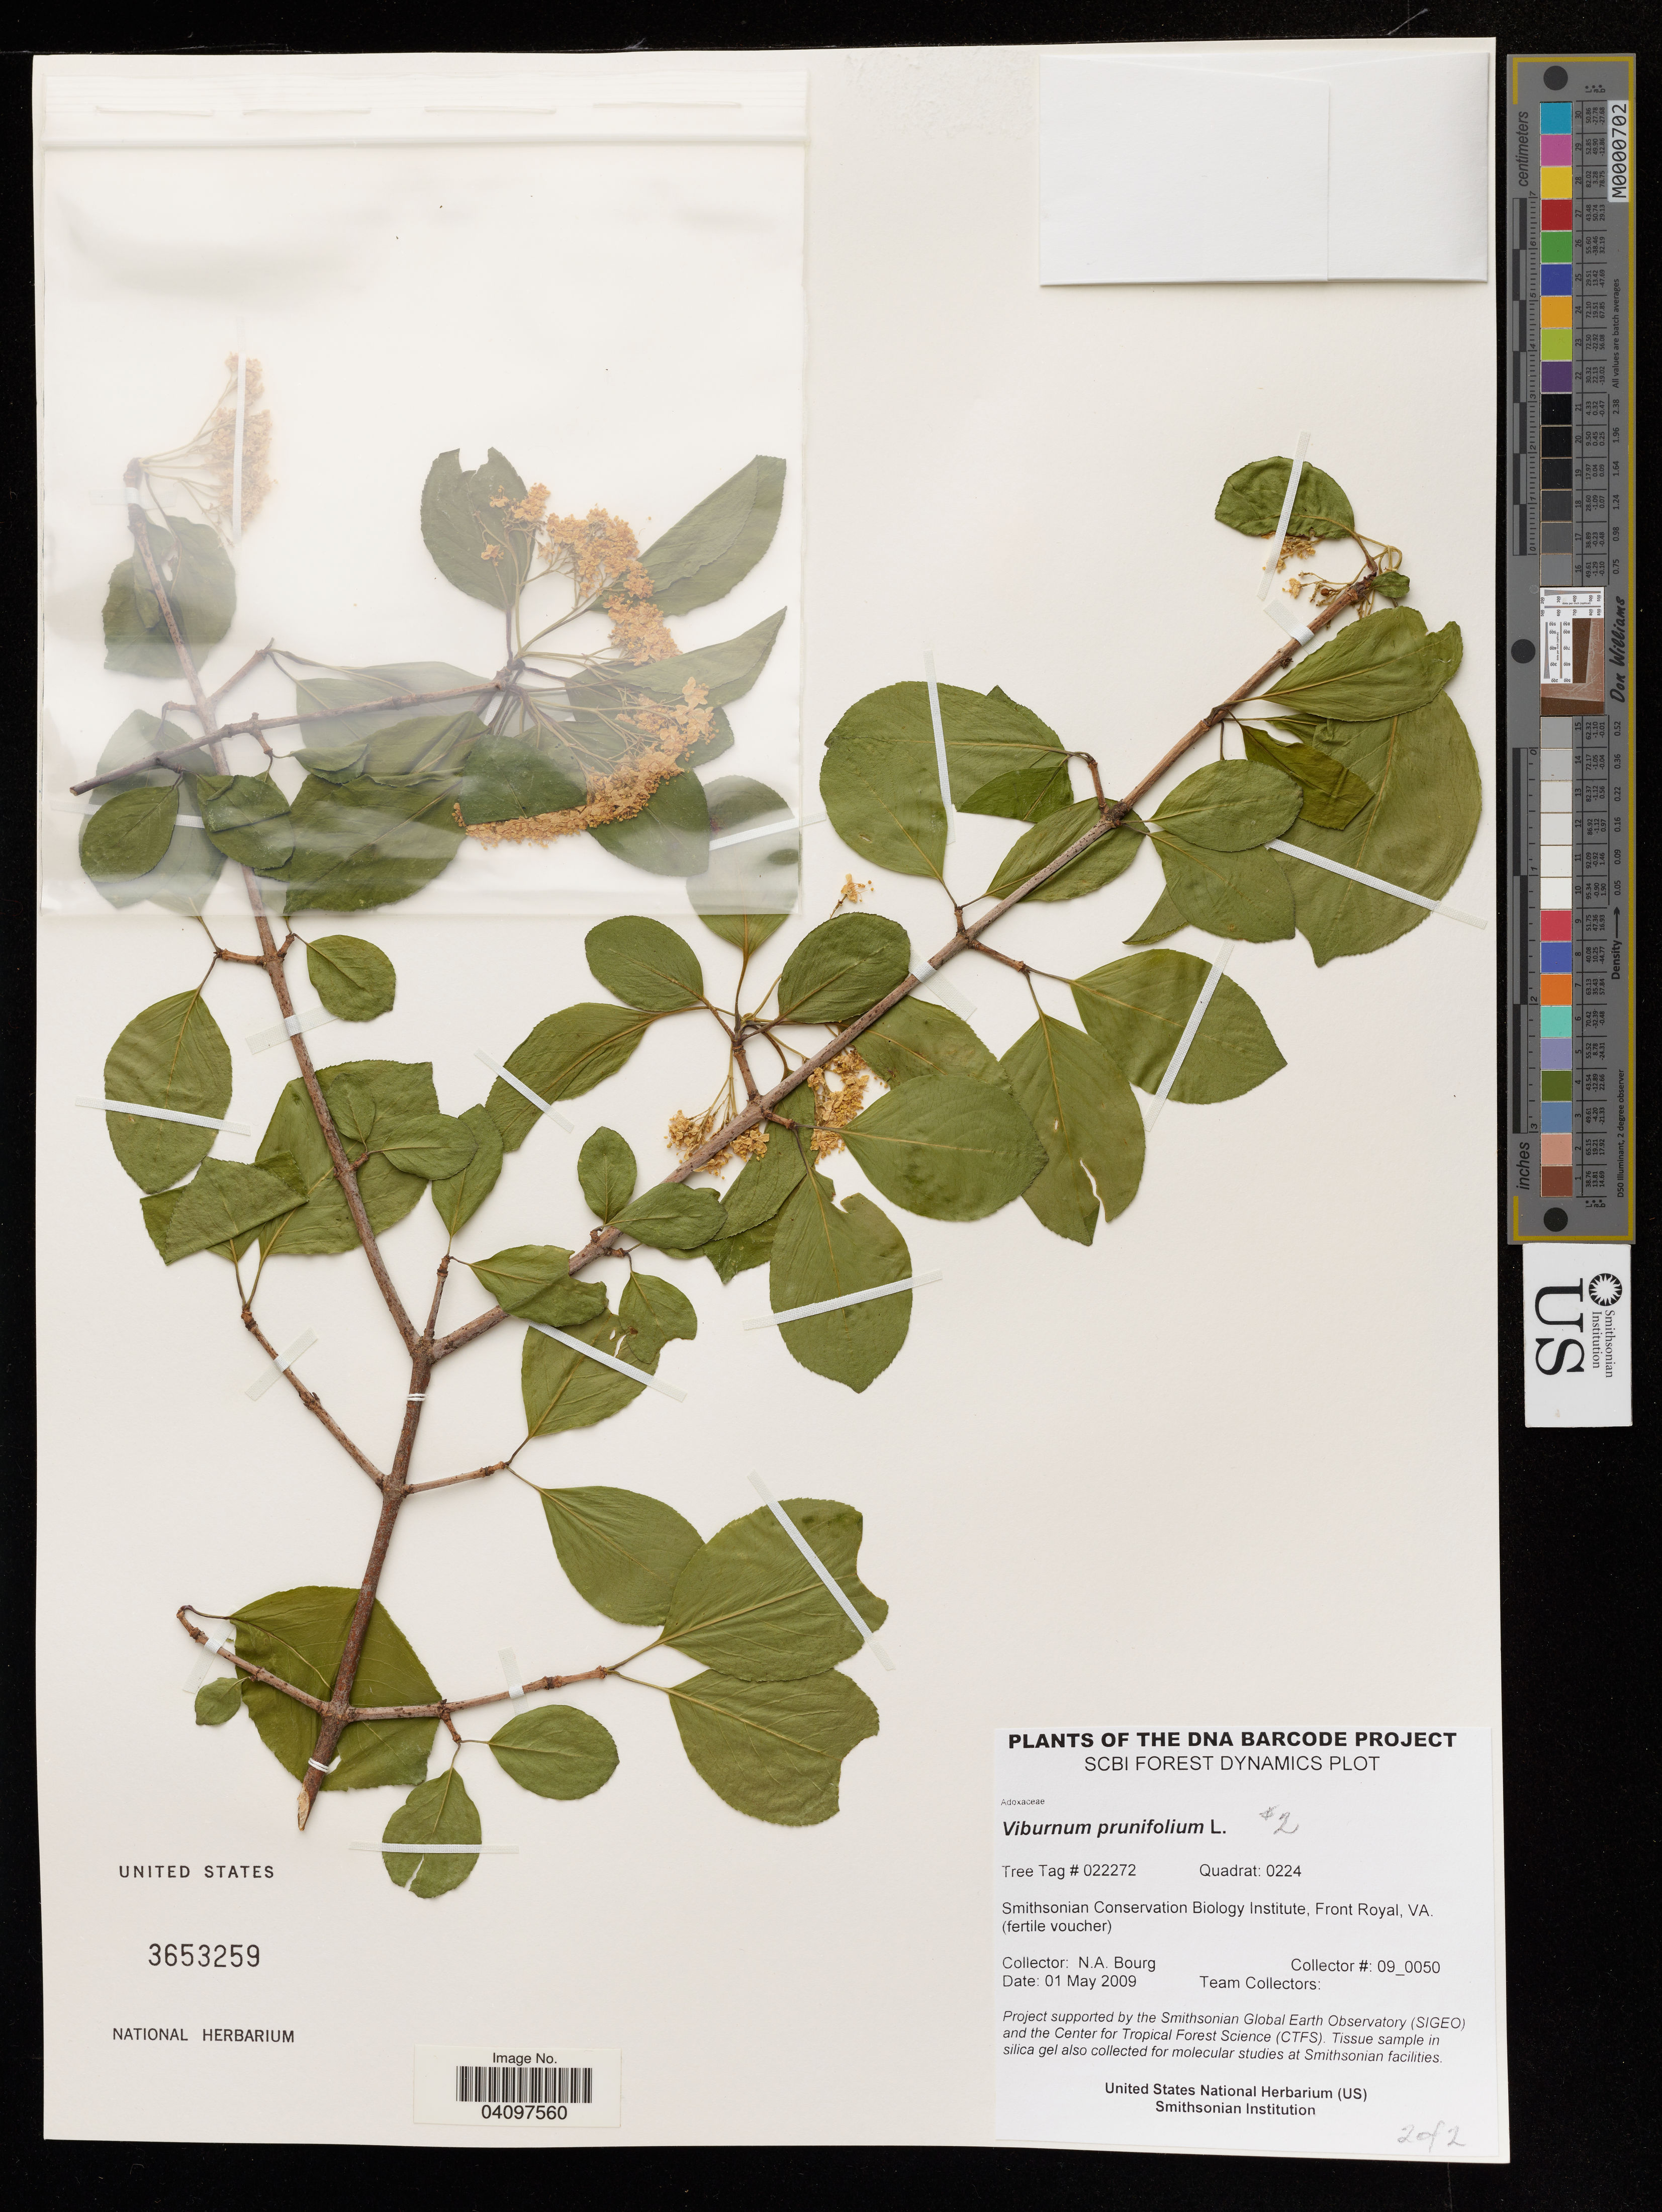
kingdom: Plantae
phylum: Tracheophyta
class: Magnoliopsida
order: Dipsacales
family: Viburnaceae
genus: Viburnum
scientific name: Viburnum prunifolium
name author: L.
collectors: N. A. Bourg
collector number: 09_0050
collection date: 2009-05-01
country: United States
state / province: Virginia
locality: Smithsonian Conservation Biology Institute, Front Royal.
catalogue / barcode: US 3653259